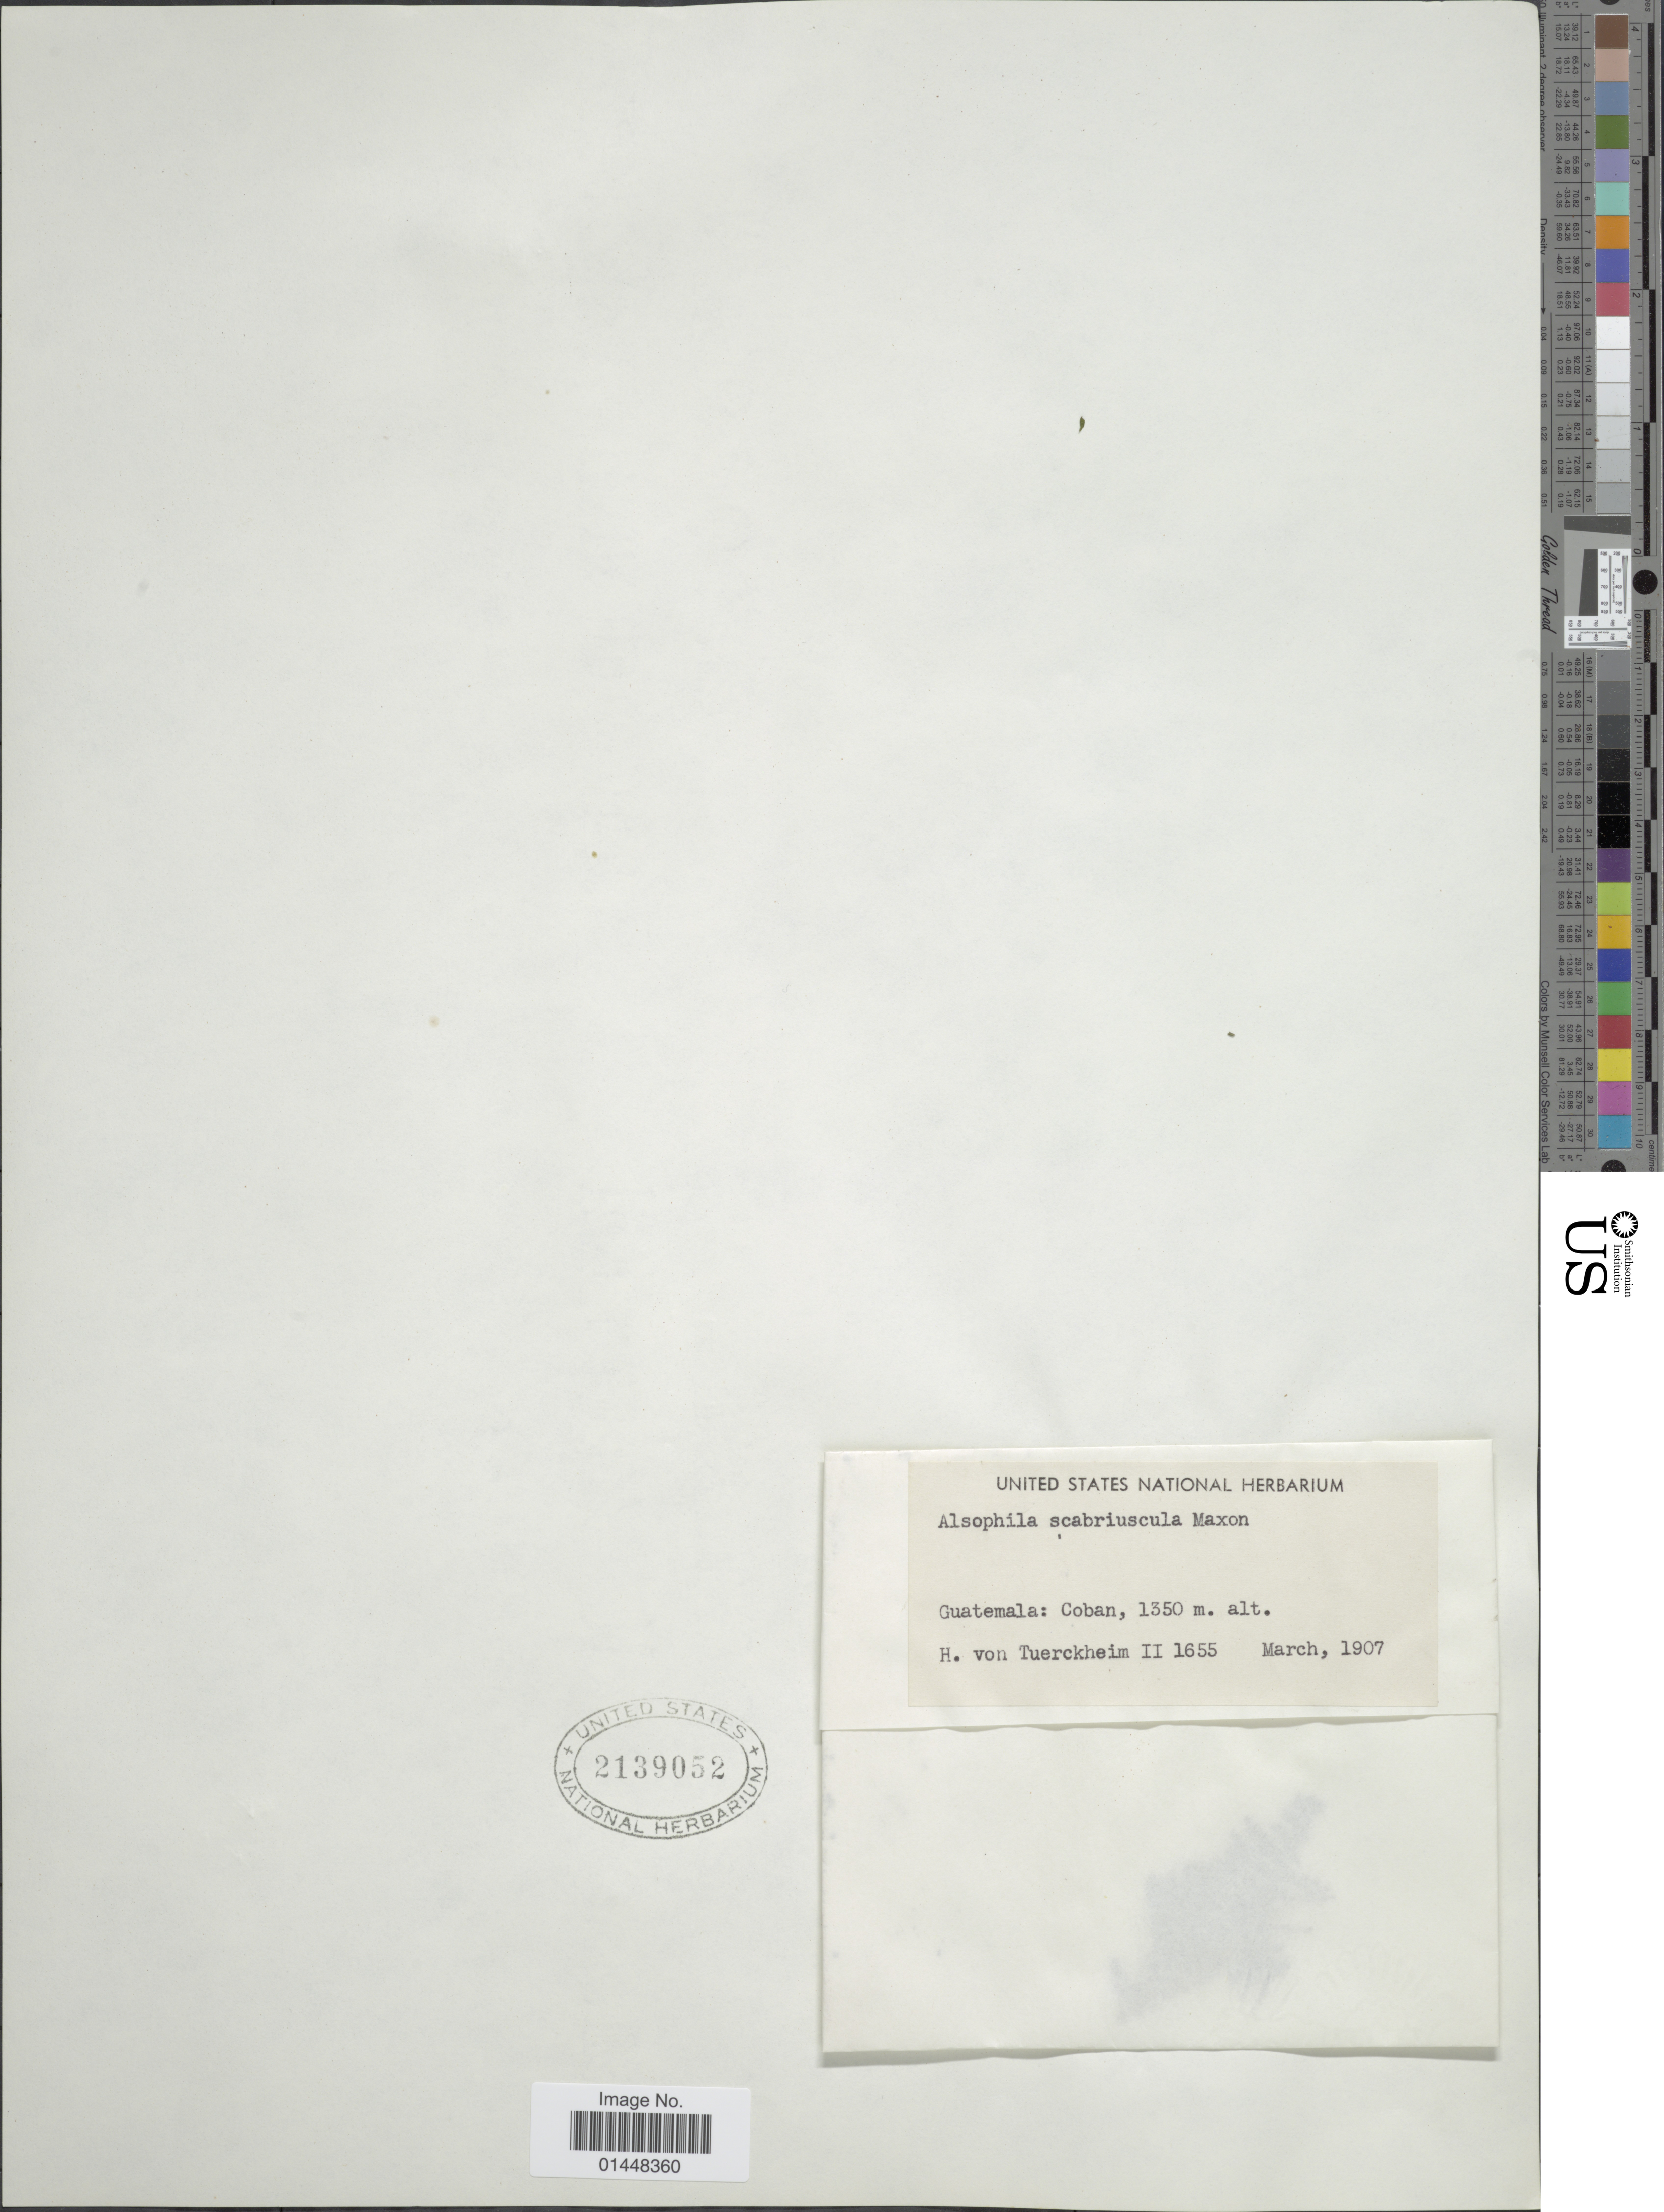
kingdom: Plantae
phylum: Tracheophyta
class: Polypodiopsida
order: Cyatheales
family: Cyatheaceae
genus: Cyathea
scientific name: Cyathea bicrenata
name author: Liebm.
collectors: H. von Türckheim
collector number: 1655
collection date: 1907-03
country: Guatemala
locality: Guatemala: Coban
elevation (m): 1350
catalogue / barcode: US 2139052